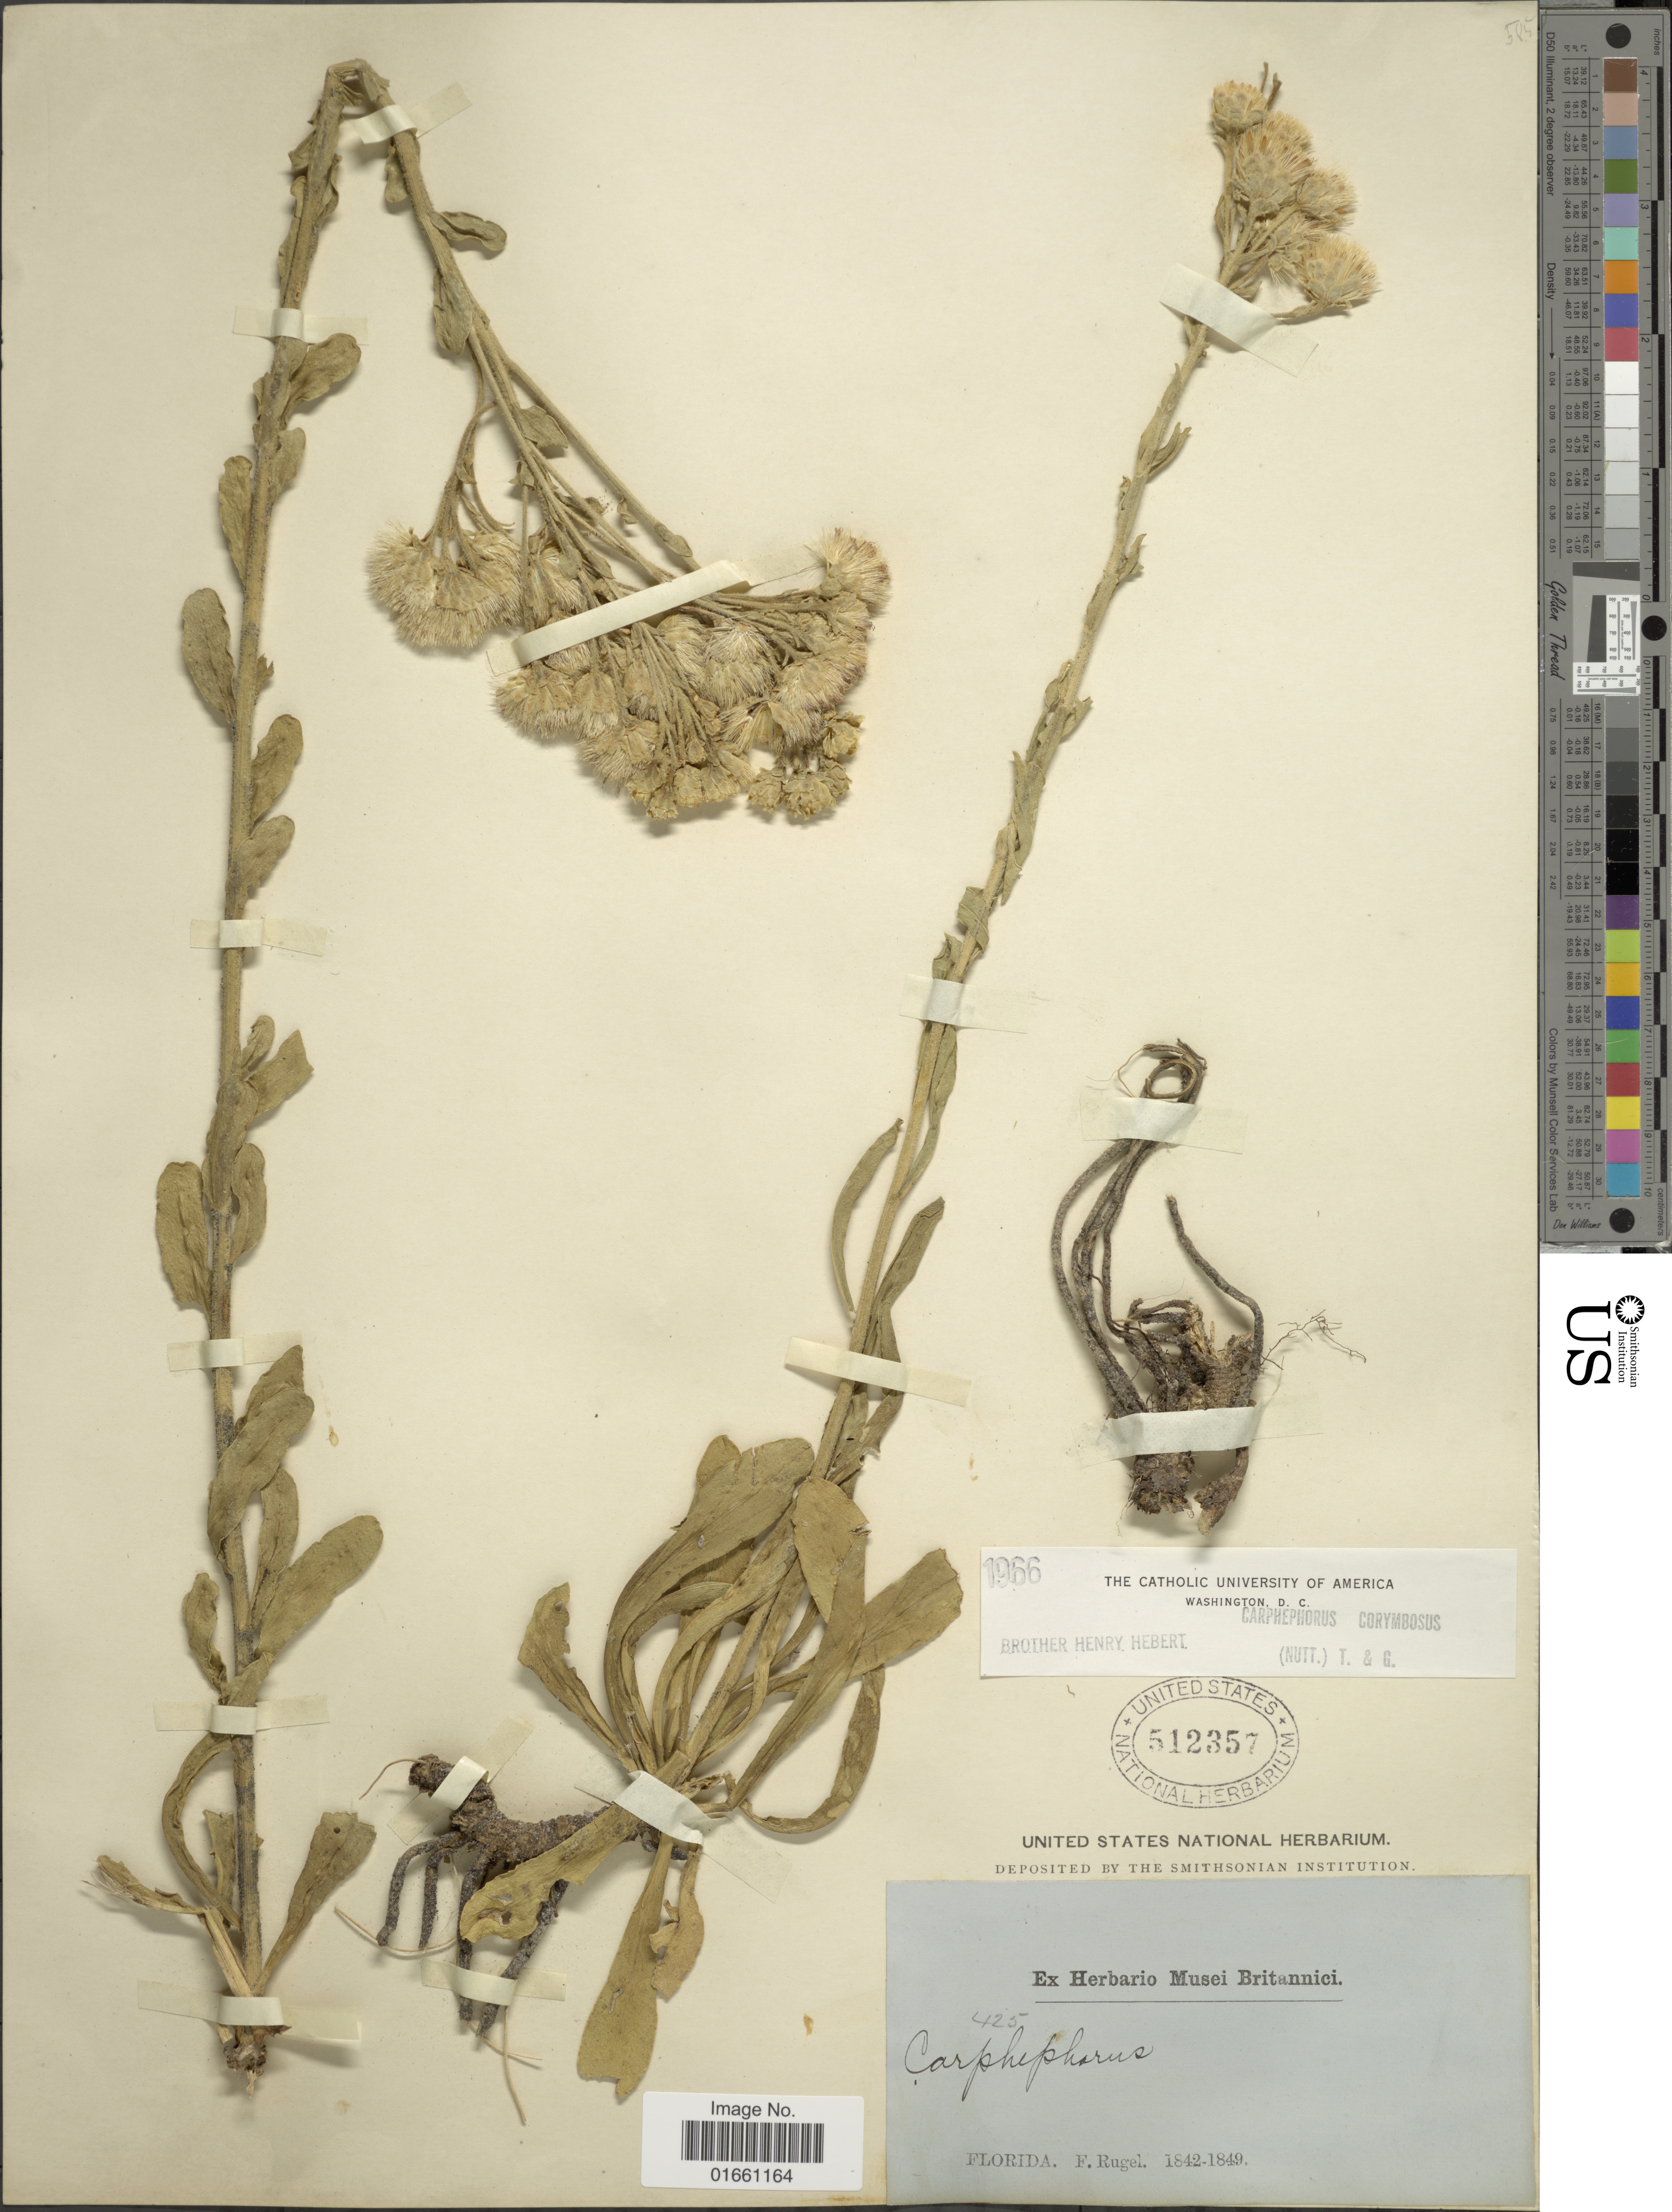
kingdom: Plantae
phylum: Tracheophyta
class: Magnoliopsida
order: Asterales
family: Asteraceae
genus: Carphephorus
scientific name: Carphephorus corymbosus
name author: (Nutt.) Torr. & A. Gray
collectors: F. Rugel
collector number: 425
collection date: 1842/1849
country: United States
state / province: Florida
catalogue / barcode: US 512357